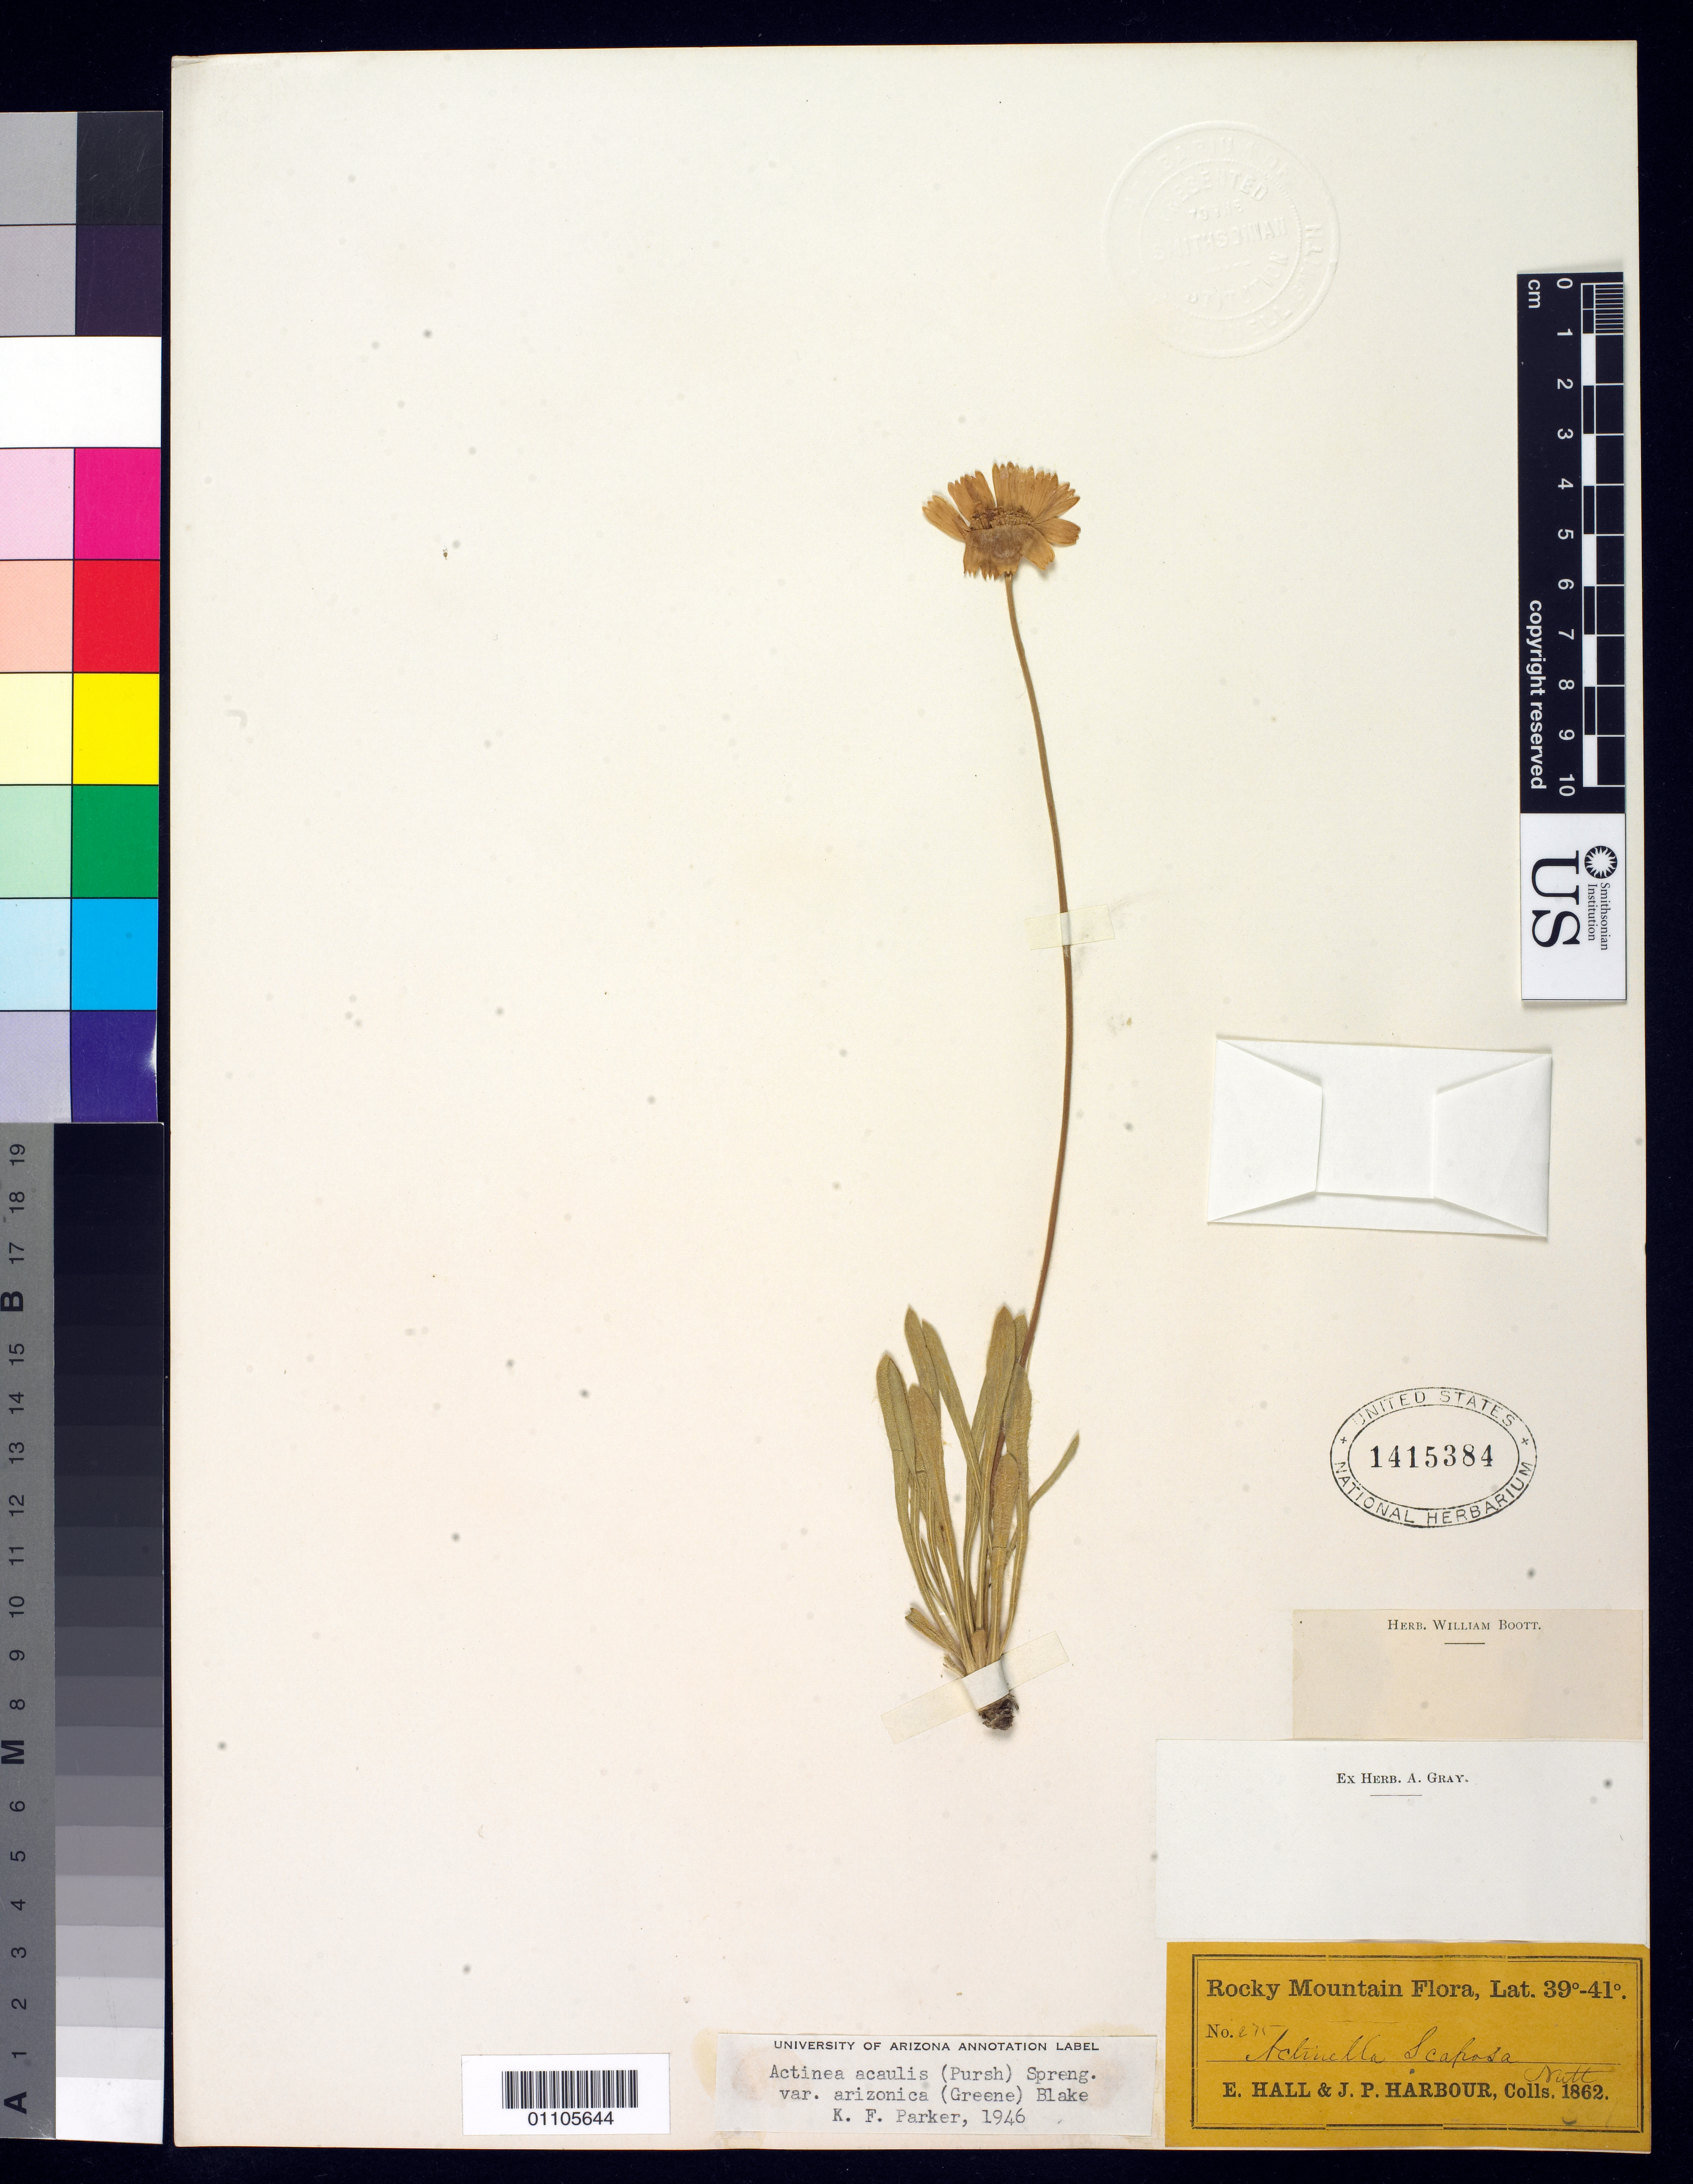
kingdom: Plantae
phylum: Tracheophyta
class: Magnoliopsida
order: Asterales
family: Asteraceae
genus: Tetraneuris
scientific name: Tetraneuris simplex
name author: A. Nelson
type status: Isosyntype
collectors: E. Hall & J. Harbour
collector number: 275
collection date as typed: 1862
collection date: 1862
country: United States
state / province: Colorado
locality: Rocky Mtns. Flora, Lat. 39-41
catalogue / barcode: US 1415384